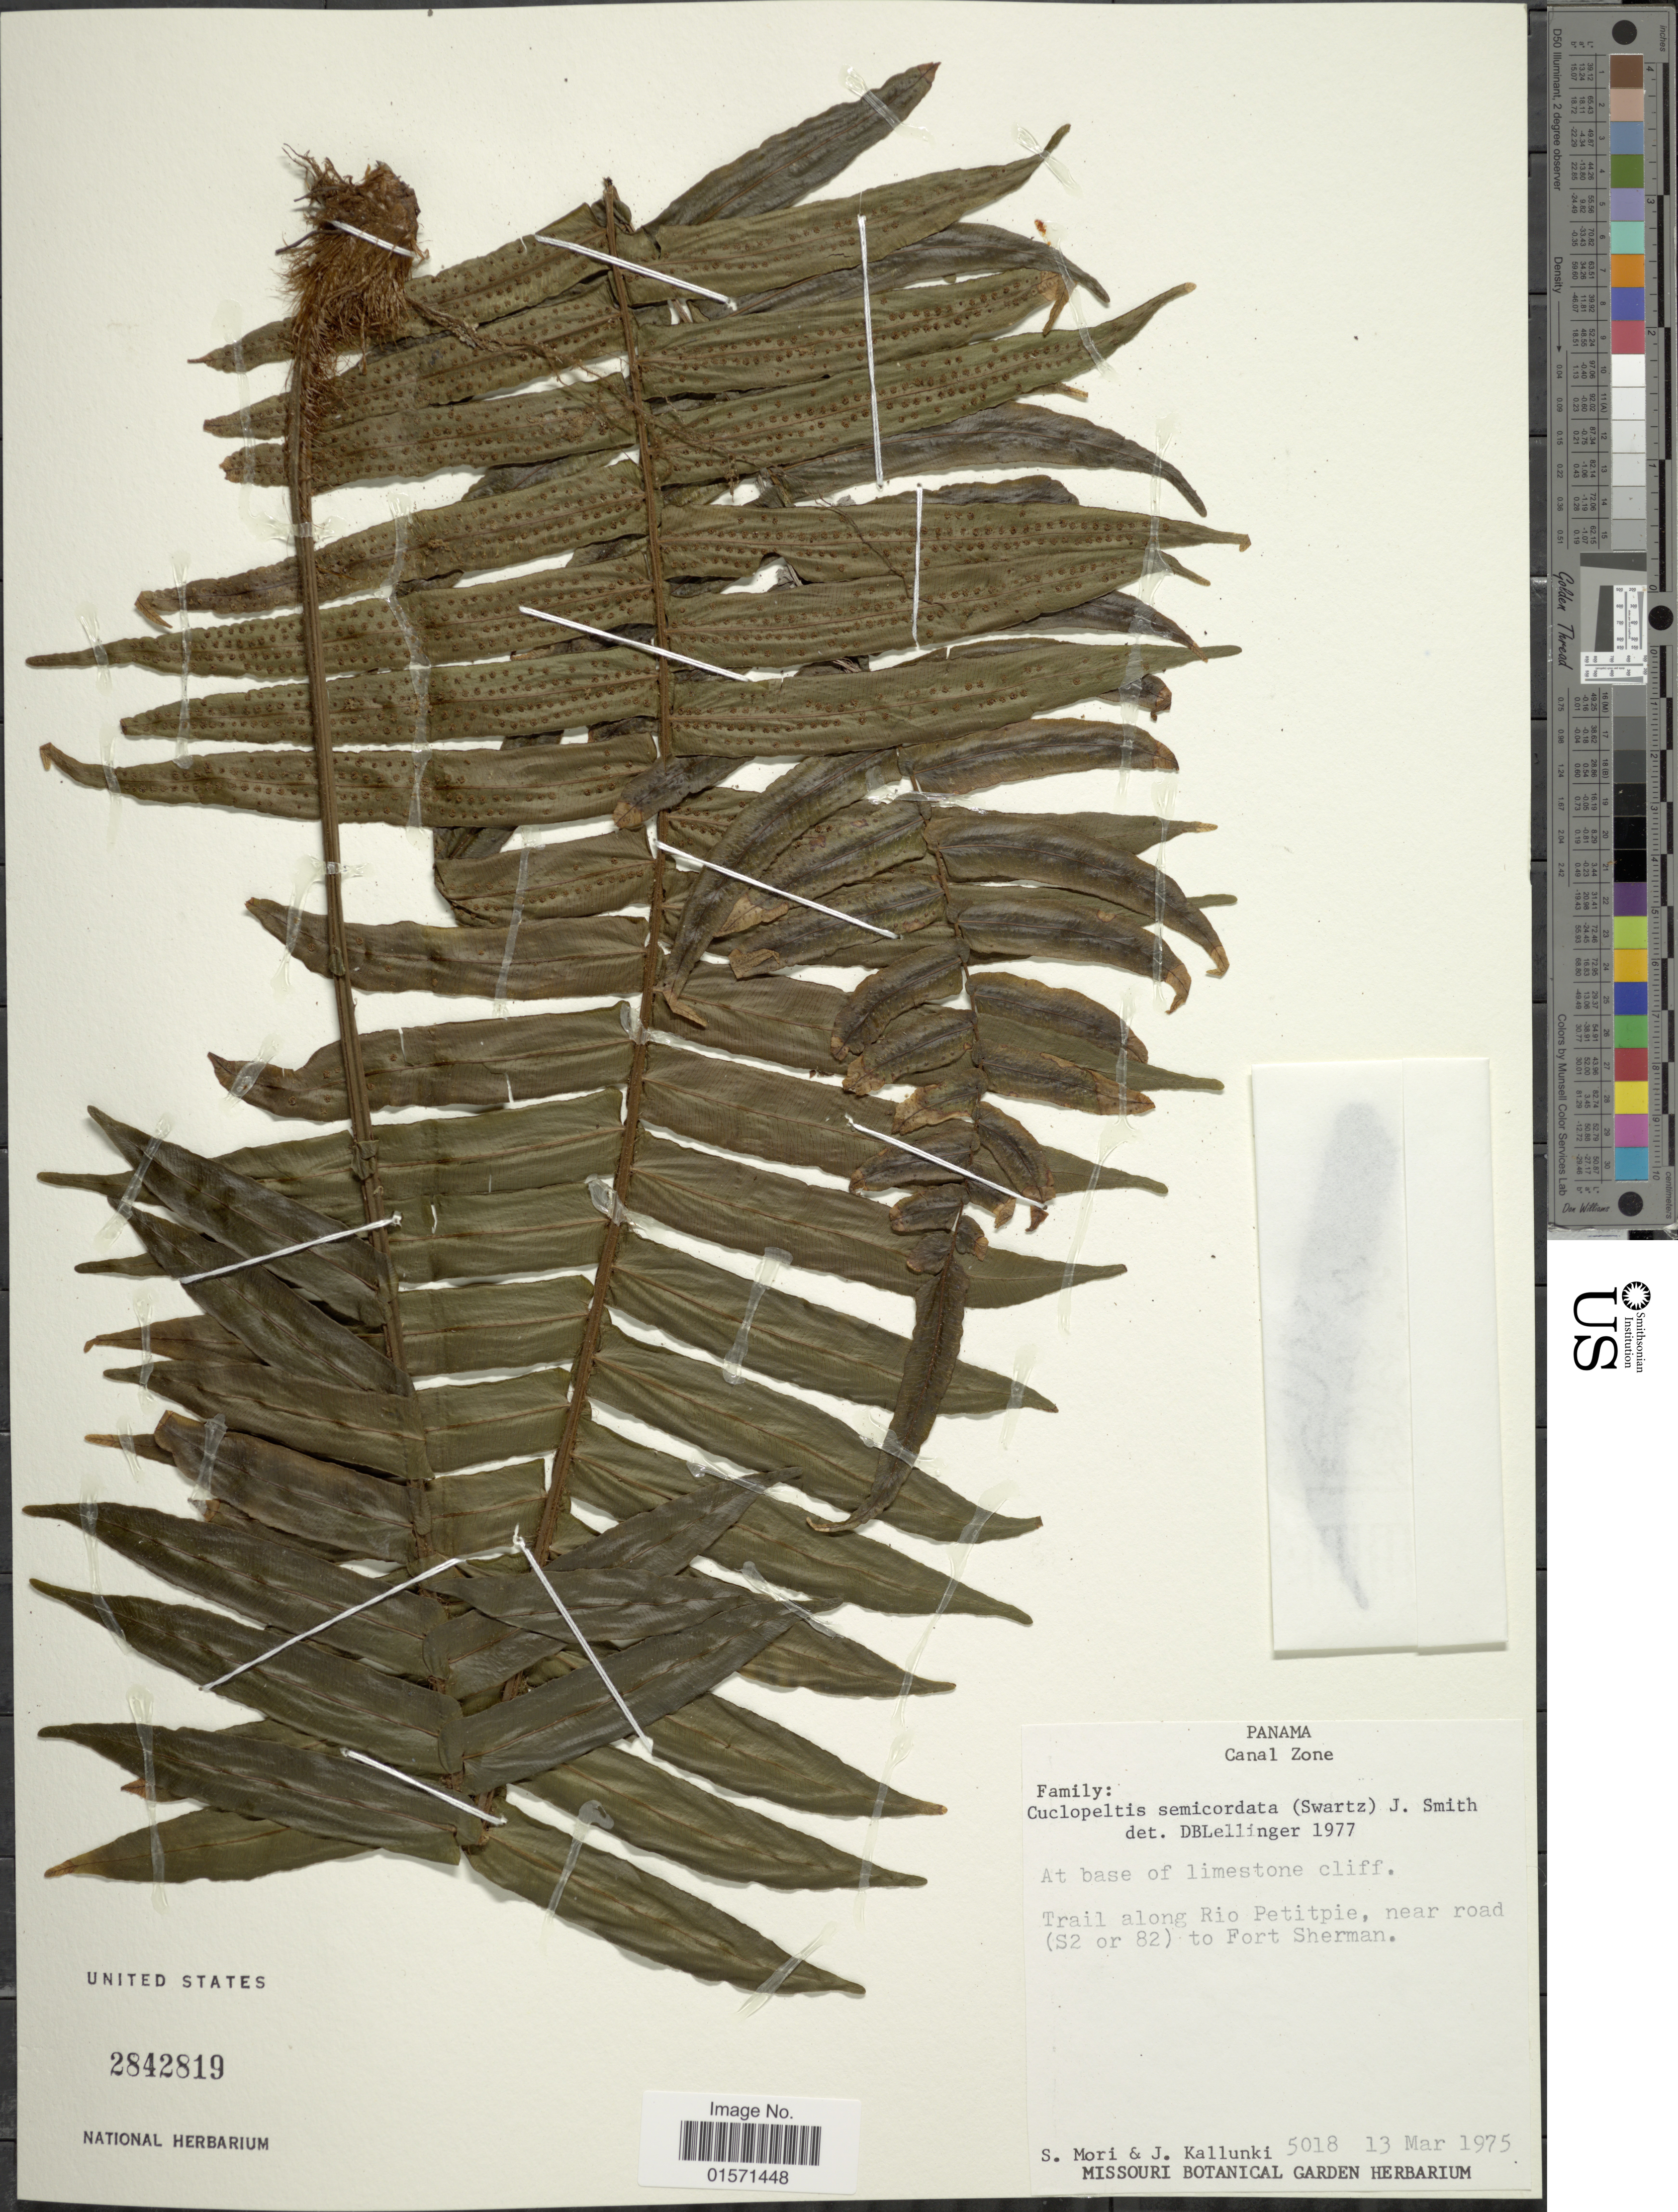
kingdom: Plantae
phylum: Tracheophyta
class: Polypodiopsida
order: Polypodiales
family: Lomariopsidaceae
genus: Cyclopeltis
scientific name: Cyclopeltis semicordata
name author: (Sw.) J. Sm.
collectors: S. Mori & J. Kallunki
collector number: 5018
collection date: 1975-03-13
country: Panama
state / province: Colón / Panamá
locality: Canal Zone. At base of Limestone cliff. Trail along Rio Petitpie, near road (S2 or 82) to Fort Sherman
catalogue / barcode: US 2842819